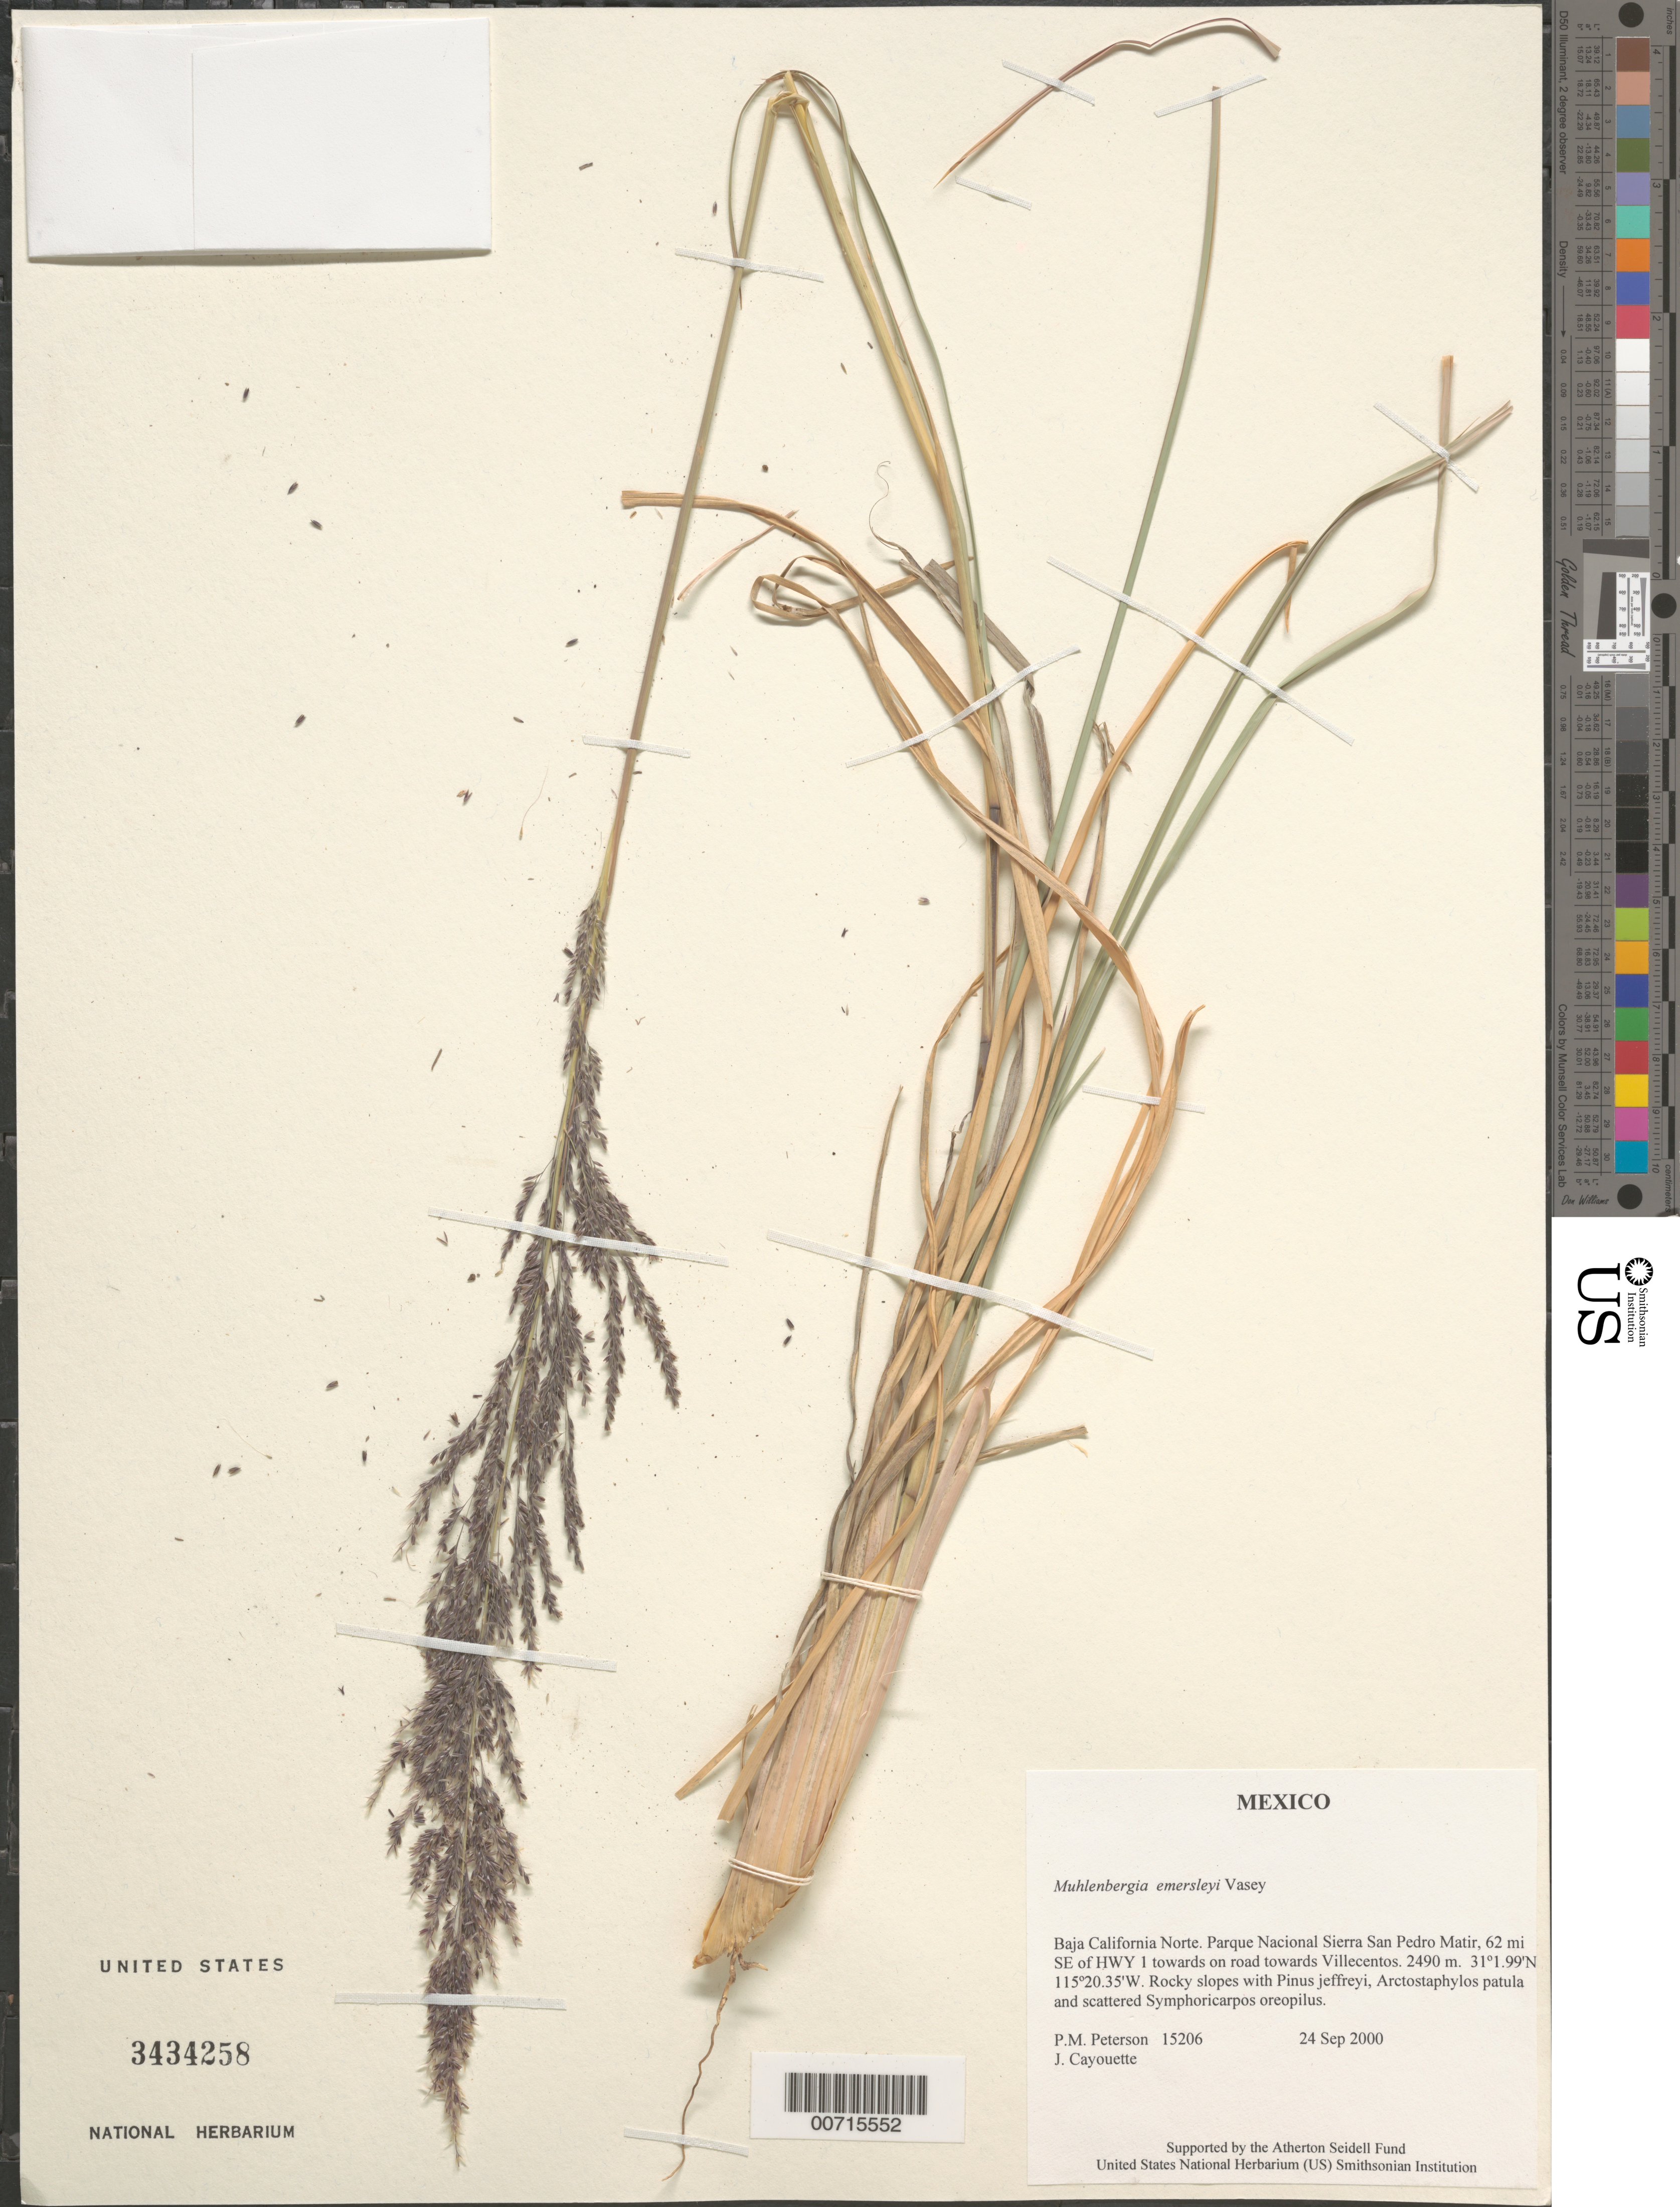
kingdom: Plantae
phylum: Tracheophyta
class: Liliopsida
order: Poales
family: Poaceae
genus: Muhlenbergia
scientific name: Muhlenbergia emersleyi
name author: Vasey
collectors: P. M. Peterson & J. Cayouette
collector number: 15206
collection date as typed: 24 Sep 2000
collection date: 2000-09-24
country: Mexico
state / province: Baja California Norte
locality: Parque Nacional Sierra San Pedro Matir, 62 mi SE of HWY 1 towards on road towards Villecentos.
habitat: Rocky slopes with Pinus jeffreyi, Arctostaphylos patula and scattered Symphoricarpos oreopilus.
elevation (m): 2490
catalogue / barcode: US 3434258